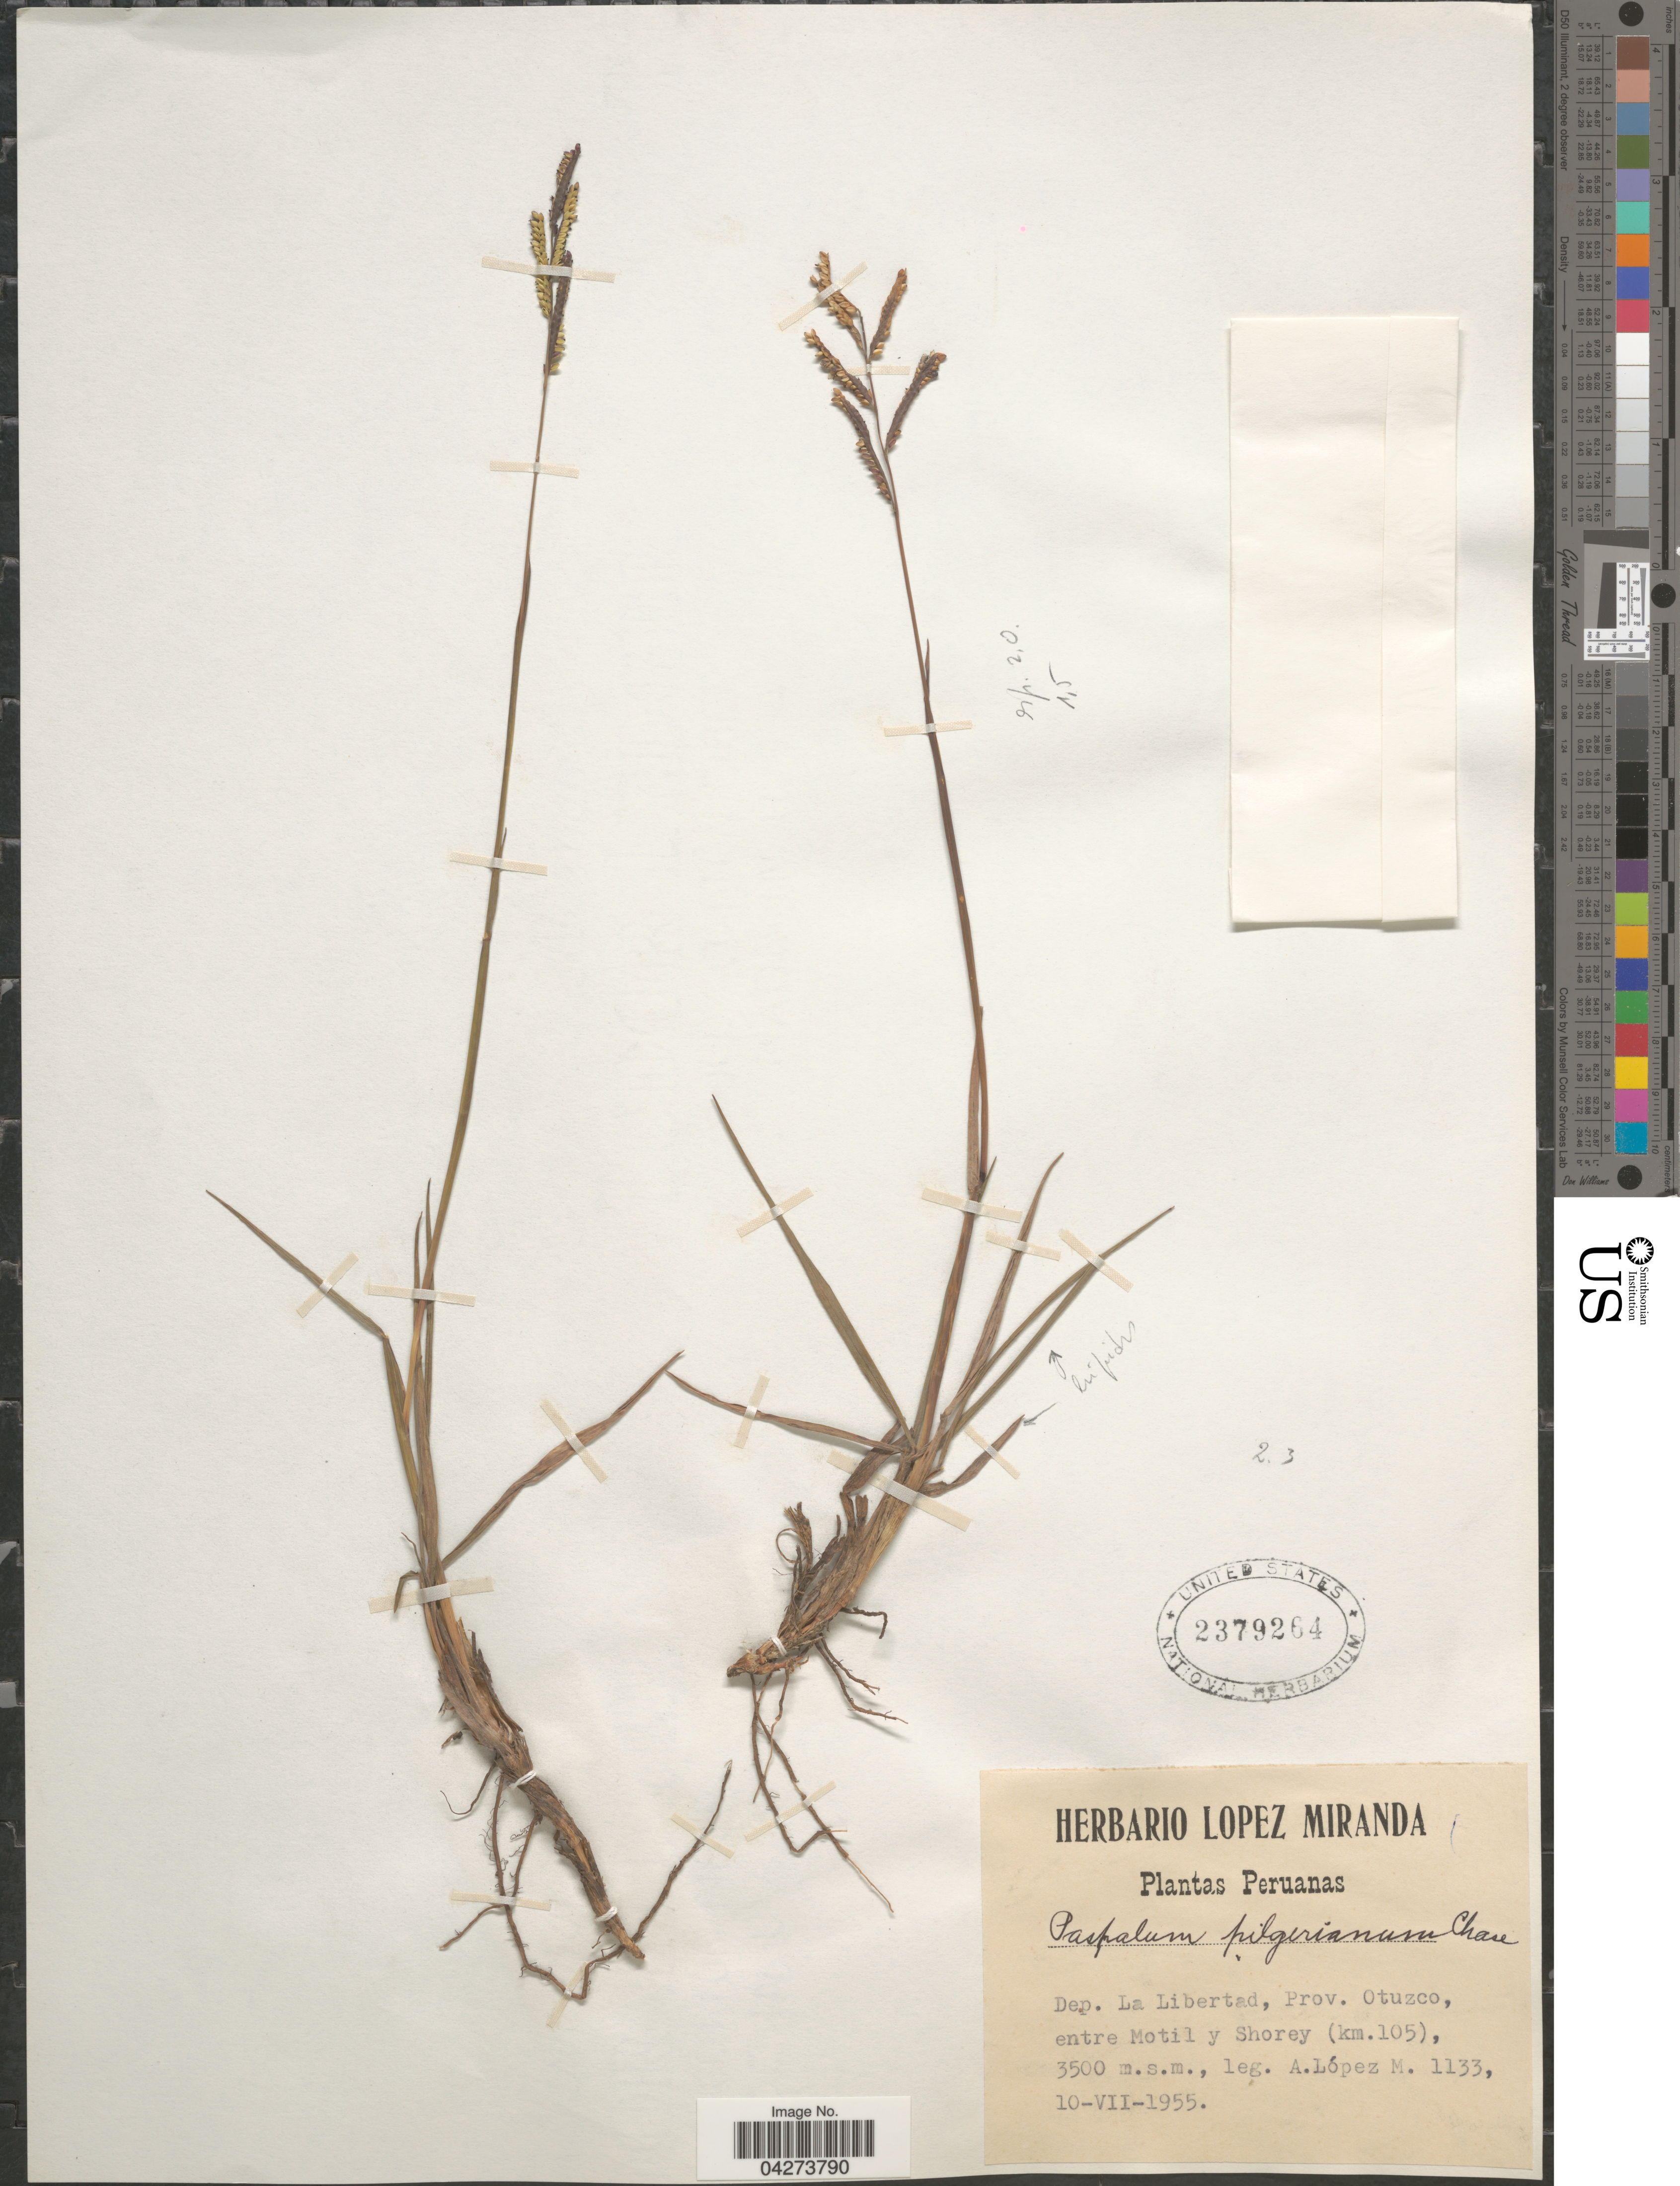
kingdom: Plantae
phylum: Tracheophyta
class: Liliopsida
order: Poales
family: Poaceae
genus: Paspalum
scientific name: Paspalum pilgerianum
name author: Chase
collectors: A. López M.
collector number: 1133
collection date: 1955-07-10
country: Peru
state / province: La Libertad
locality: Dep. La Libertad, Prov. Otuzco, entre Motil y Shorey (km. 105).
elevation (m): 3500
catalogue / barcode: US 2379264